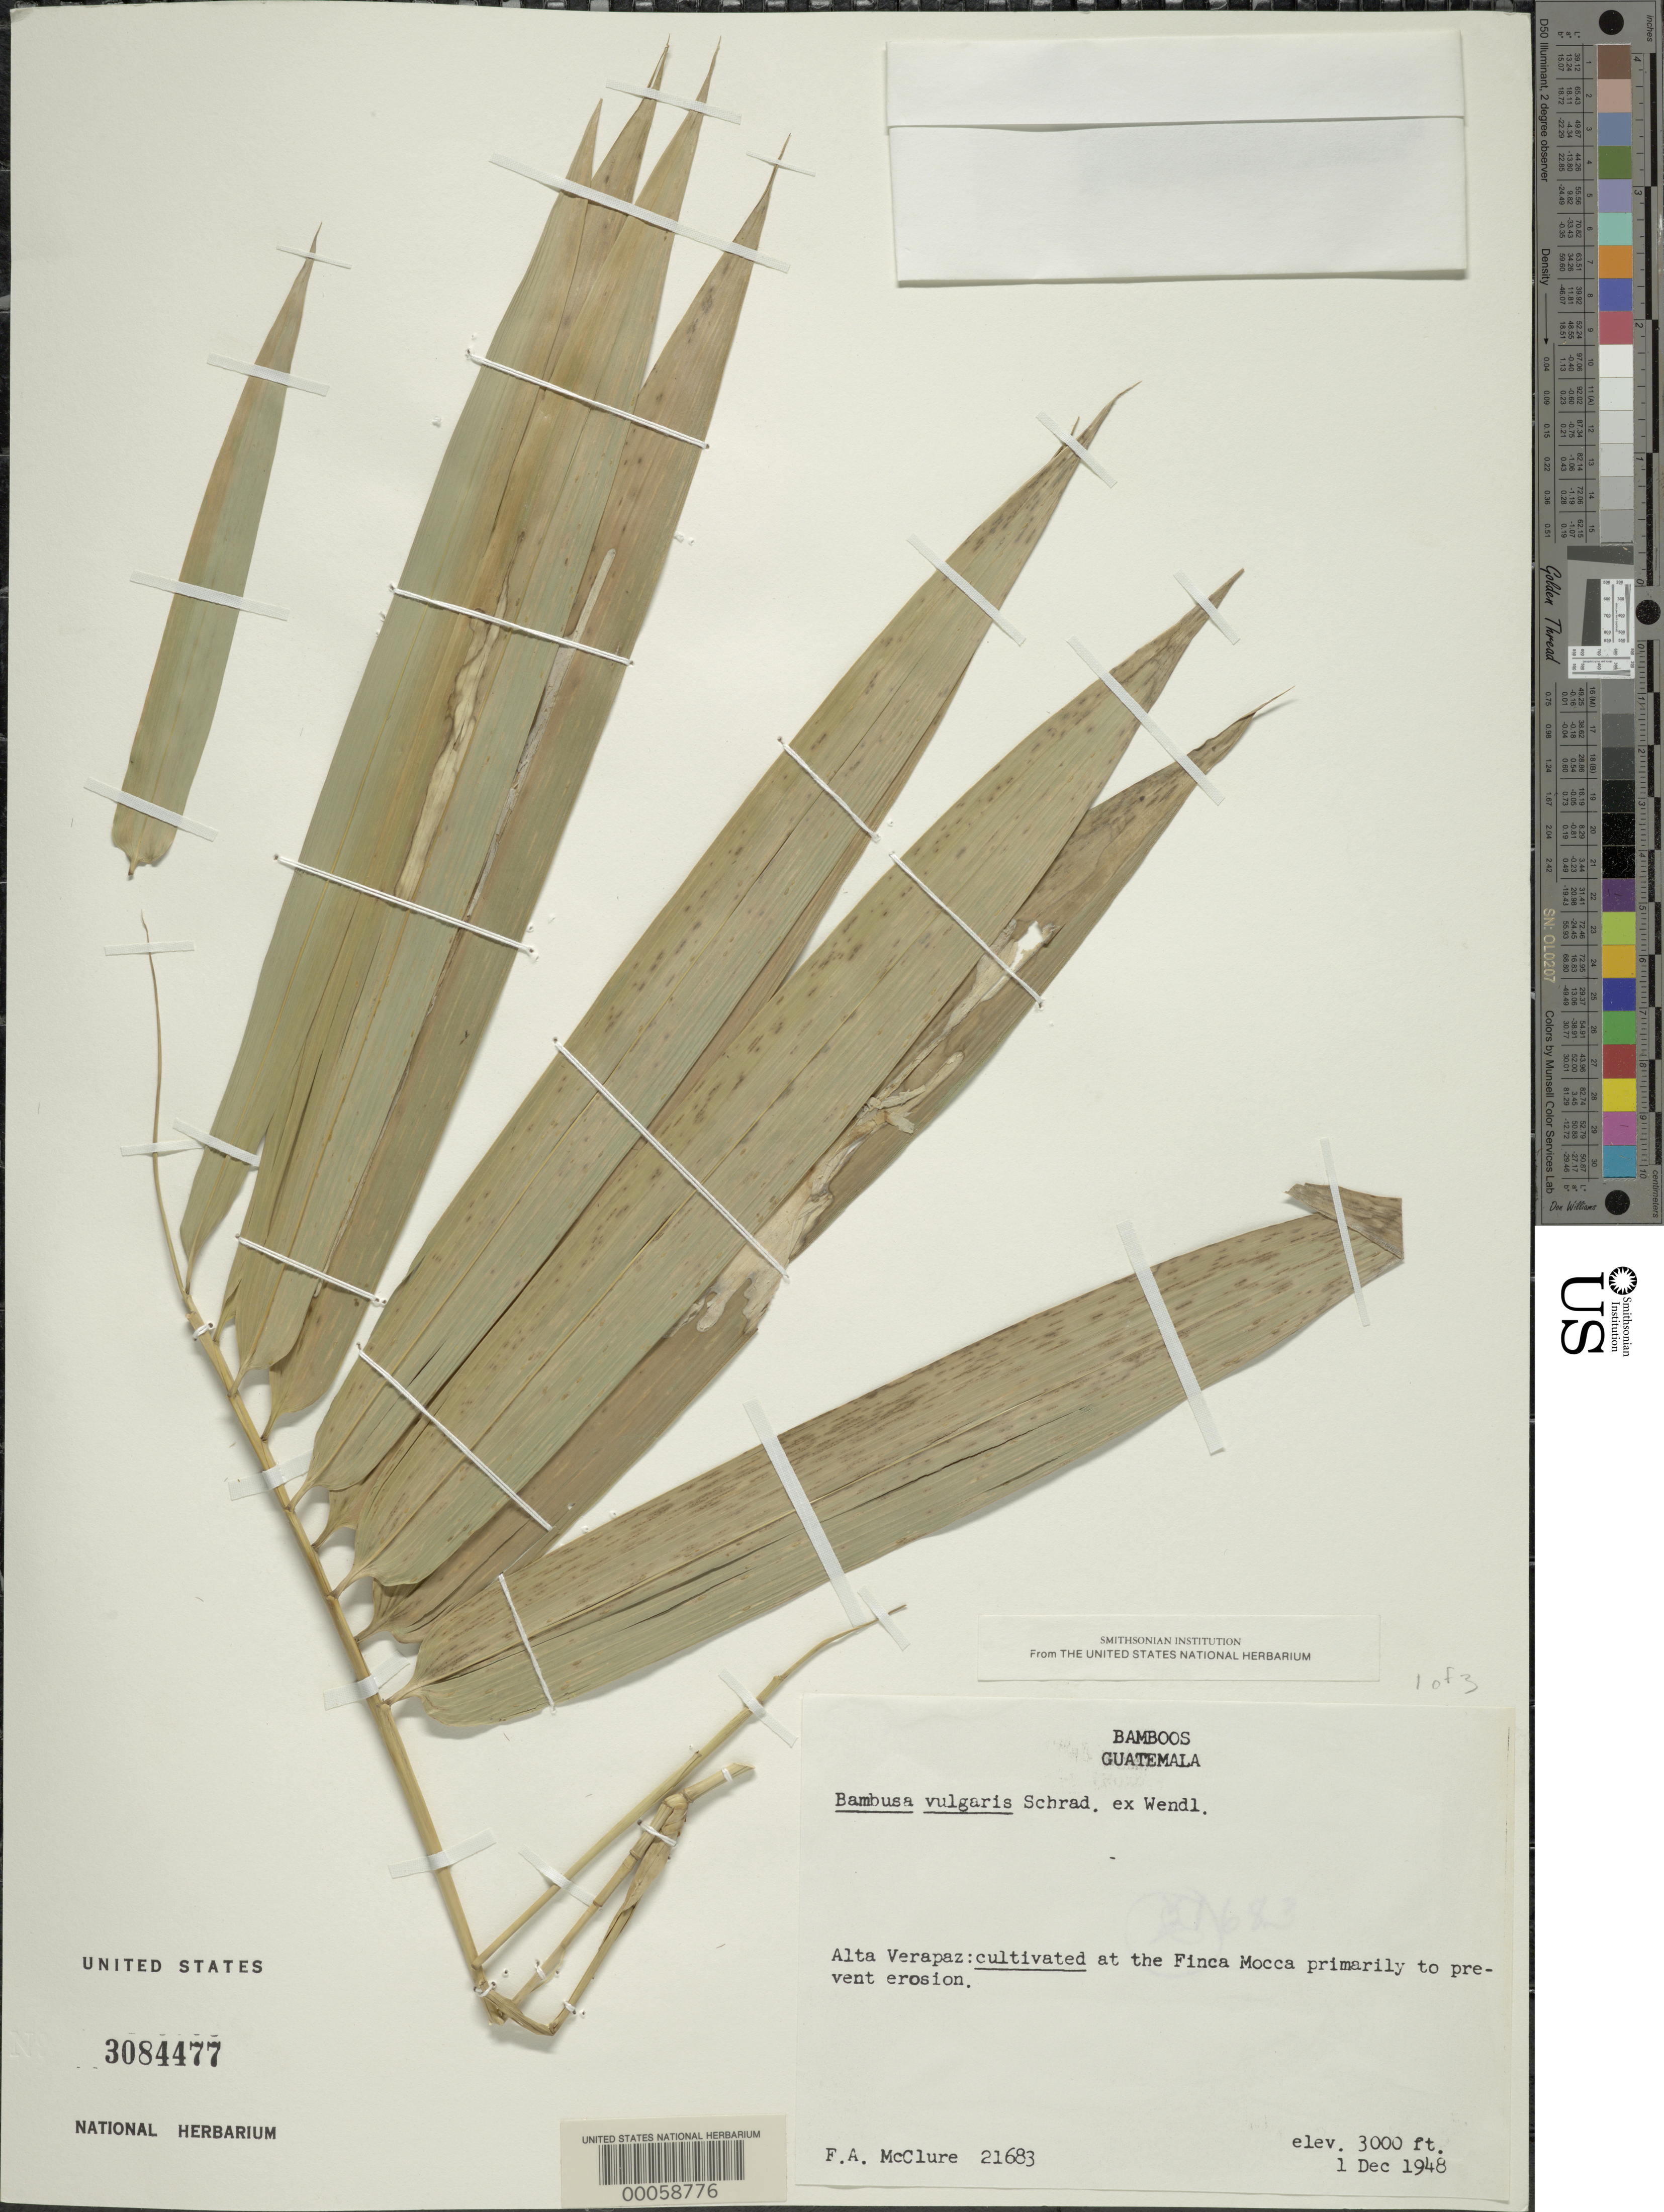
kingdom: Plantae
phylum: Tracheophyta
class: Liliopsida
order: Poales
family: Poaceae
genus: Bambusa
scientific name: Bambusa vulgaris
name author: Schrad. ex J.C. Wendl.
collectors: J. N. Rose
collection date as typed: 11 Sep 1920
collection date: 1920-09-11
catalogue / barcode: US 3084477